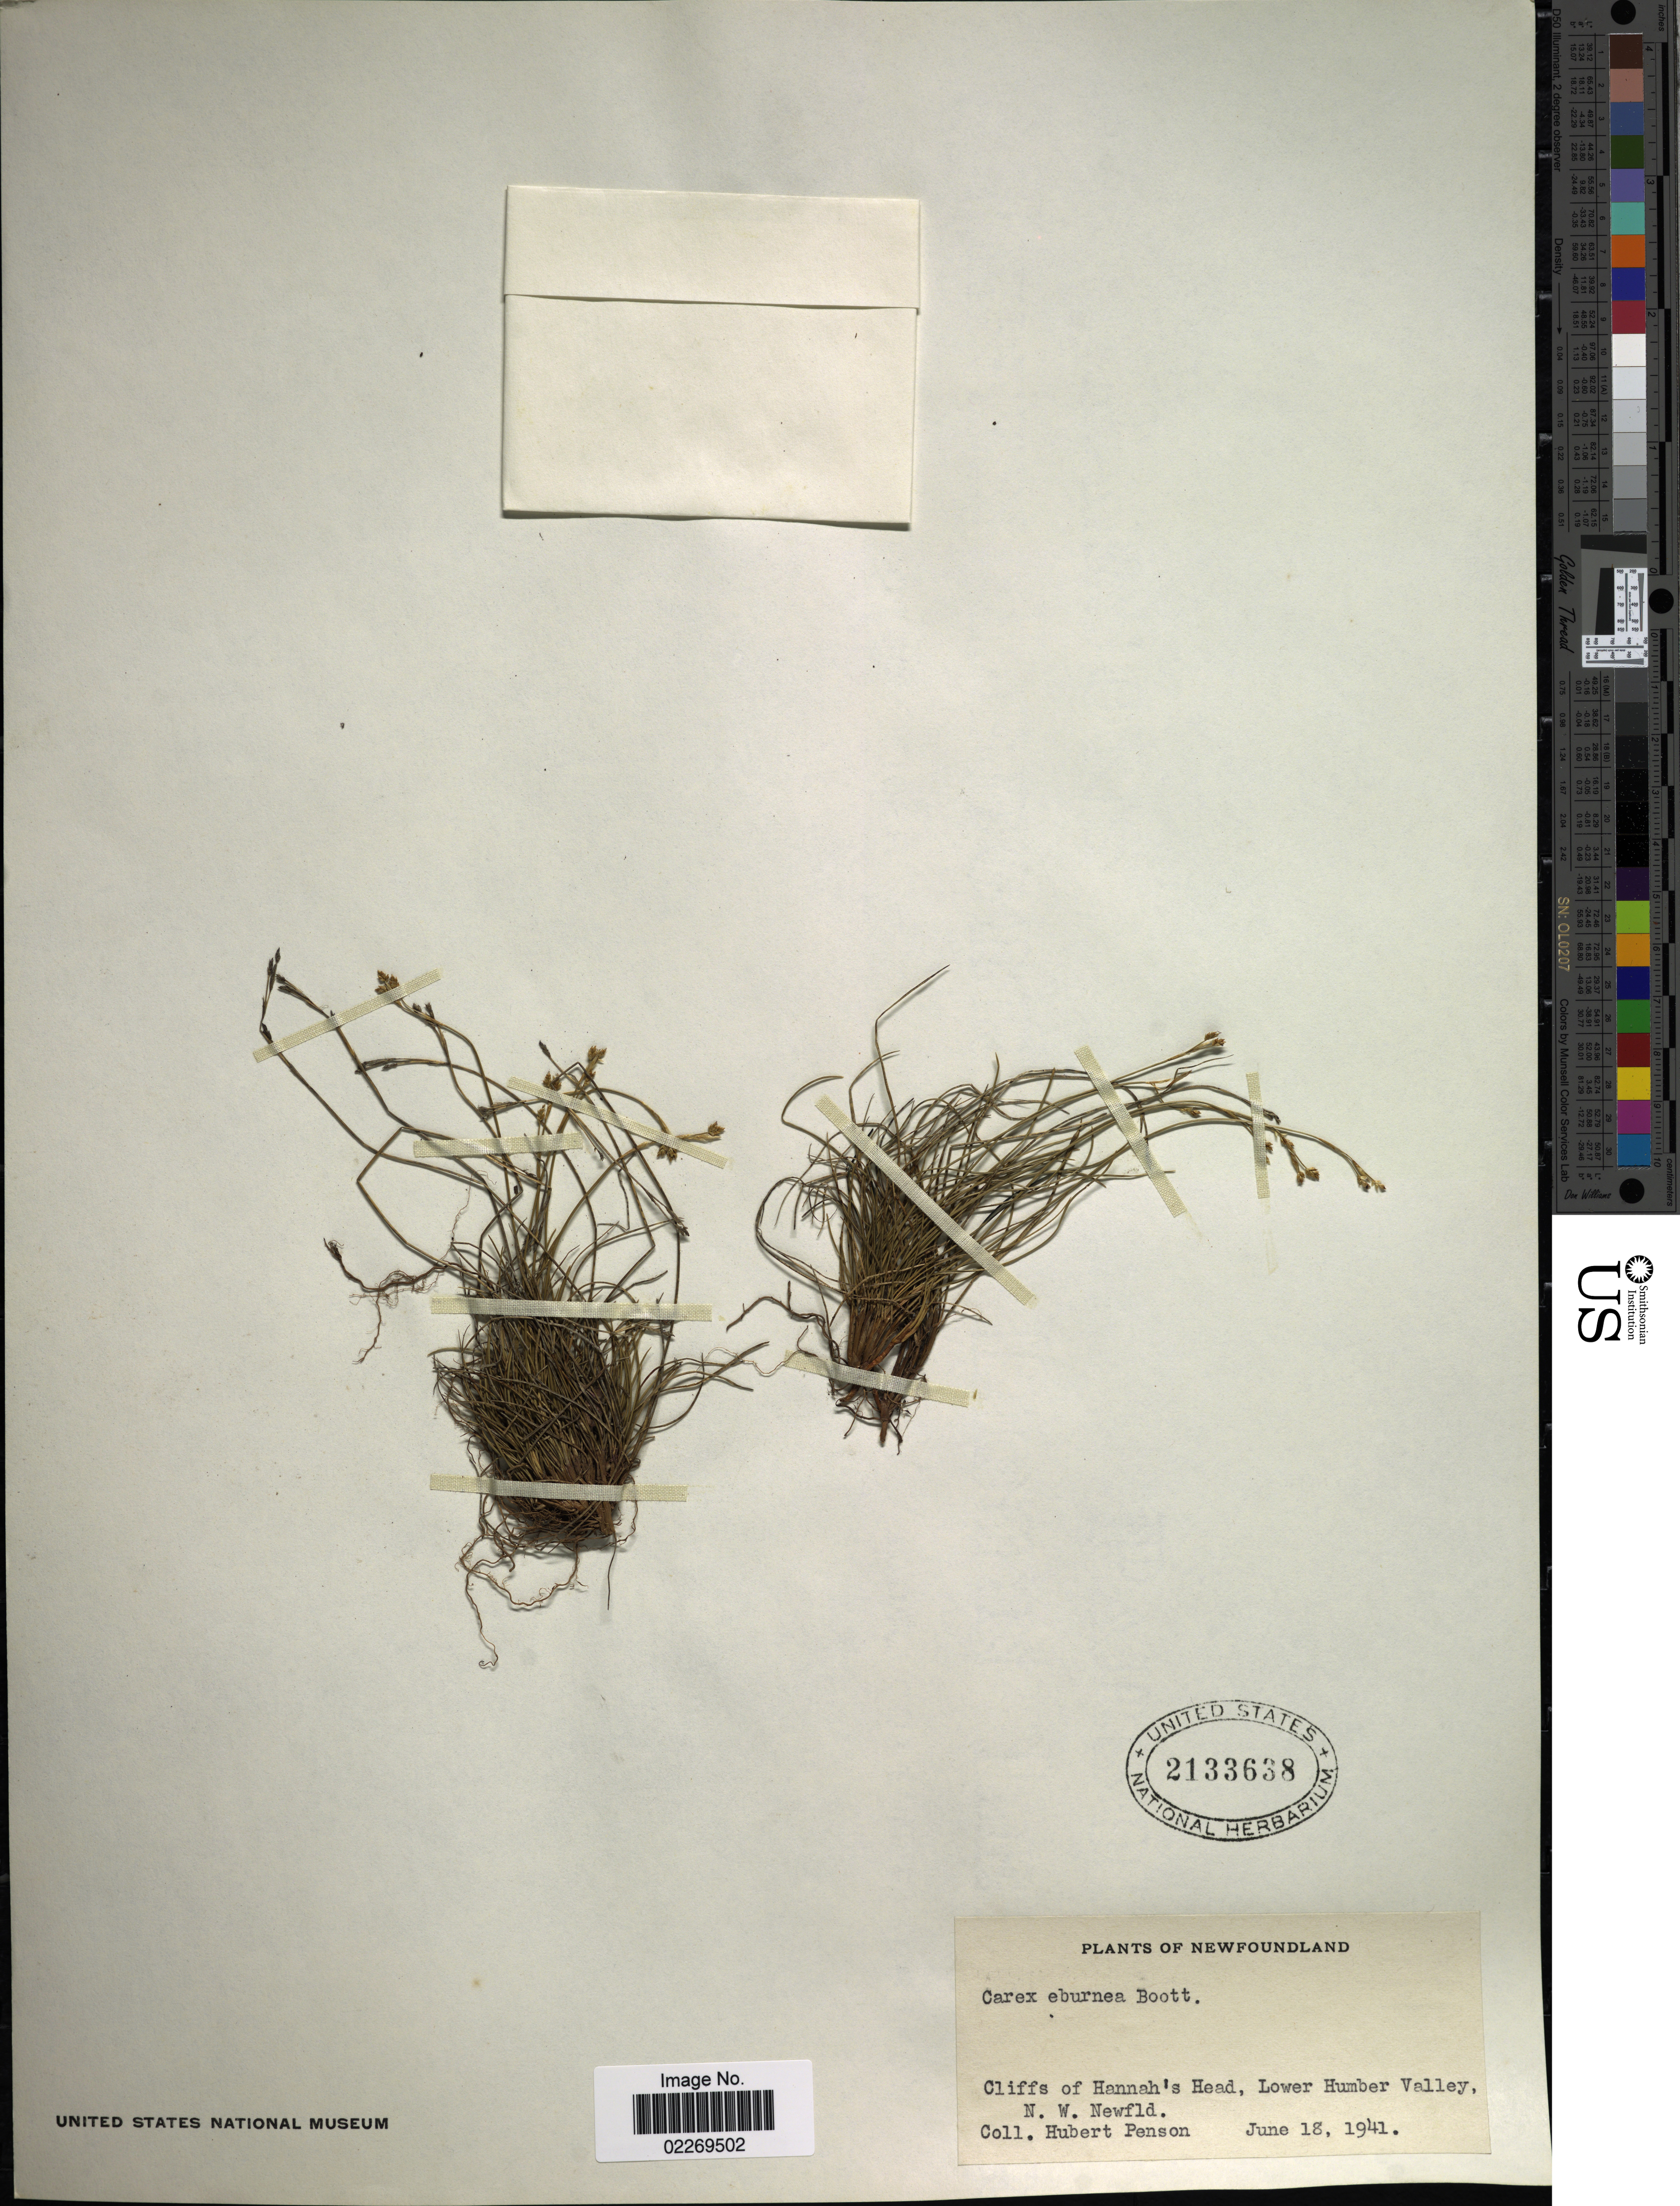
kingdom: Plantae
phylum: Tracheophyta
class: Liliopsida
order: Poales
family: Cyperaceae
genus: Carex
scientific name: Carex eburnea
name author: Boott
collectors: H. Penson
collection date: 1941-06-18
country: Canada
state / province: Newfoundland and Labrador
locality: Cliffs of Hannah's Head, Lower Humber Valley N. W. Newfld.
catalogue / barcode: US 2133638